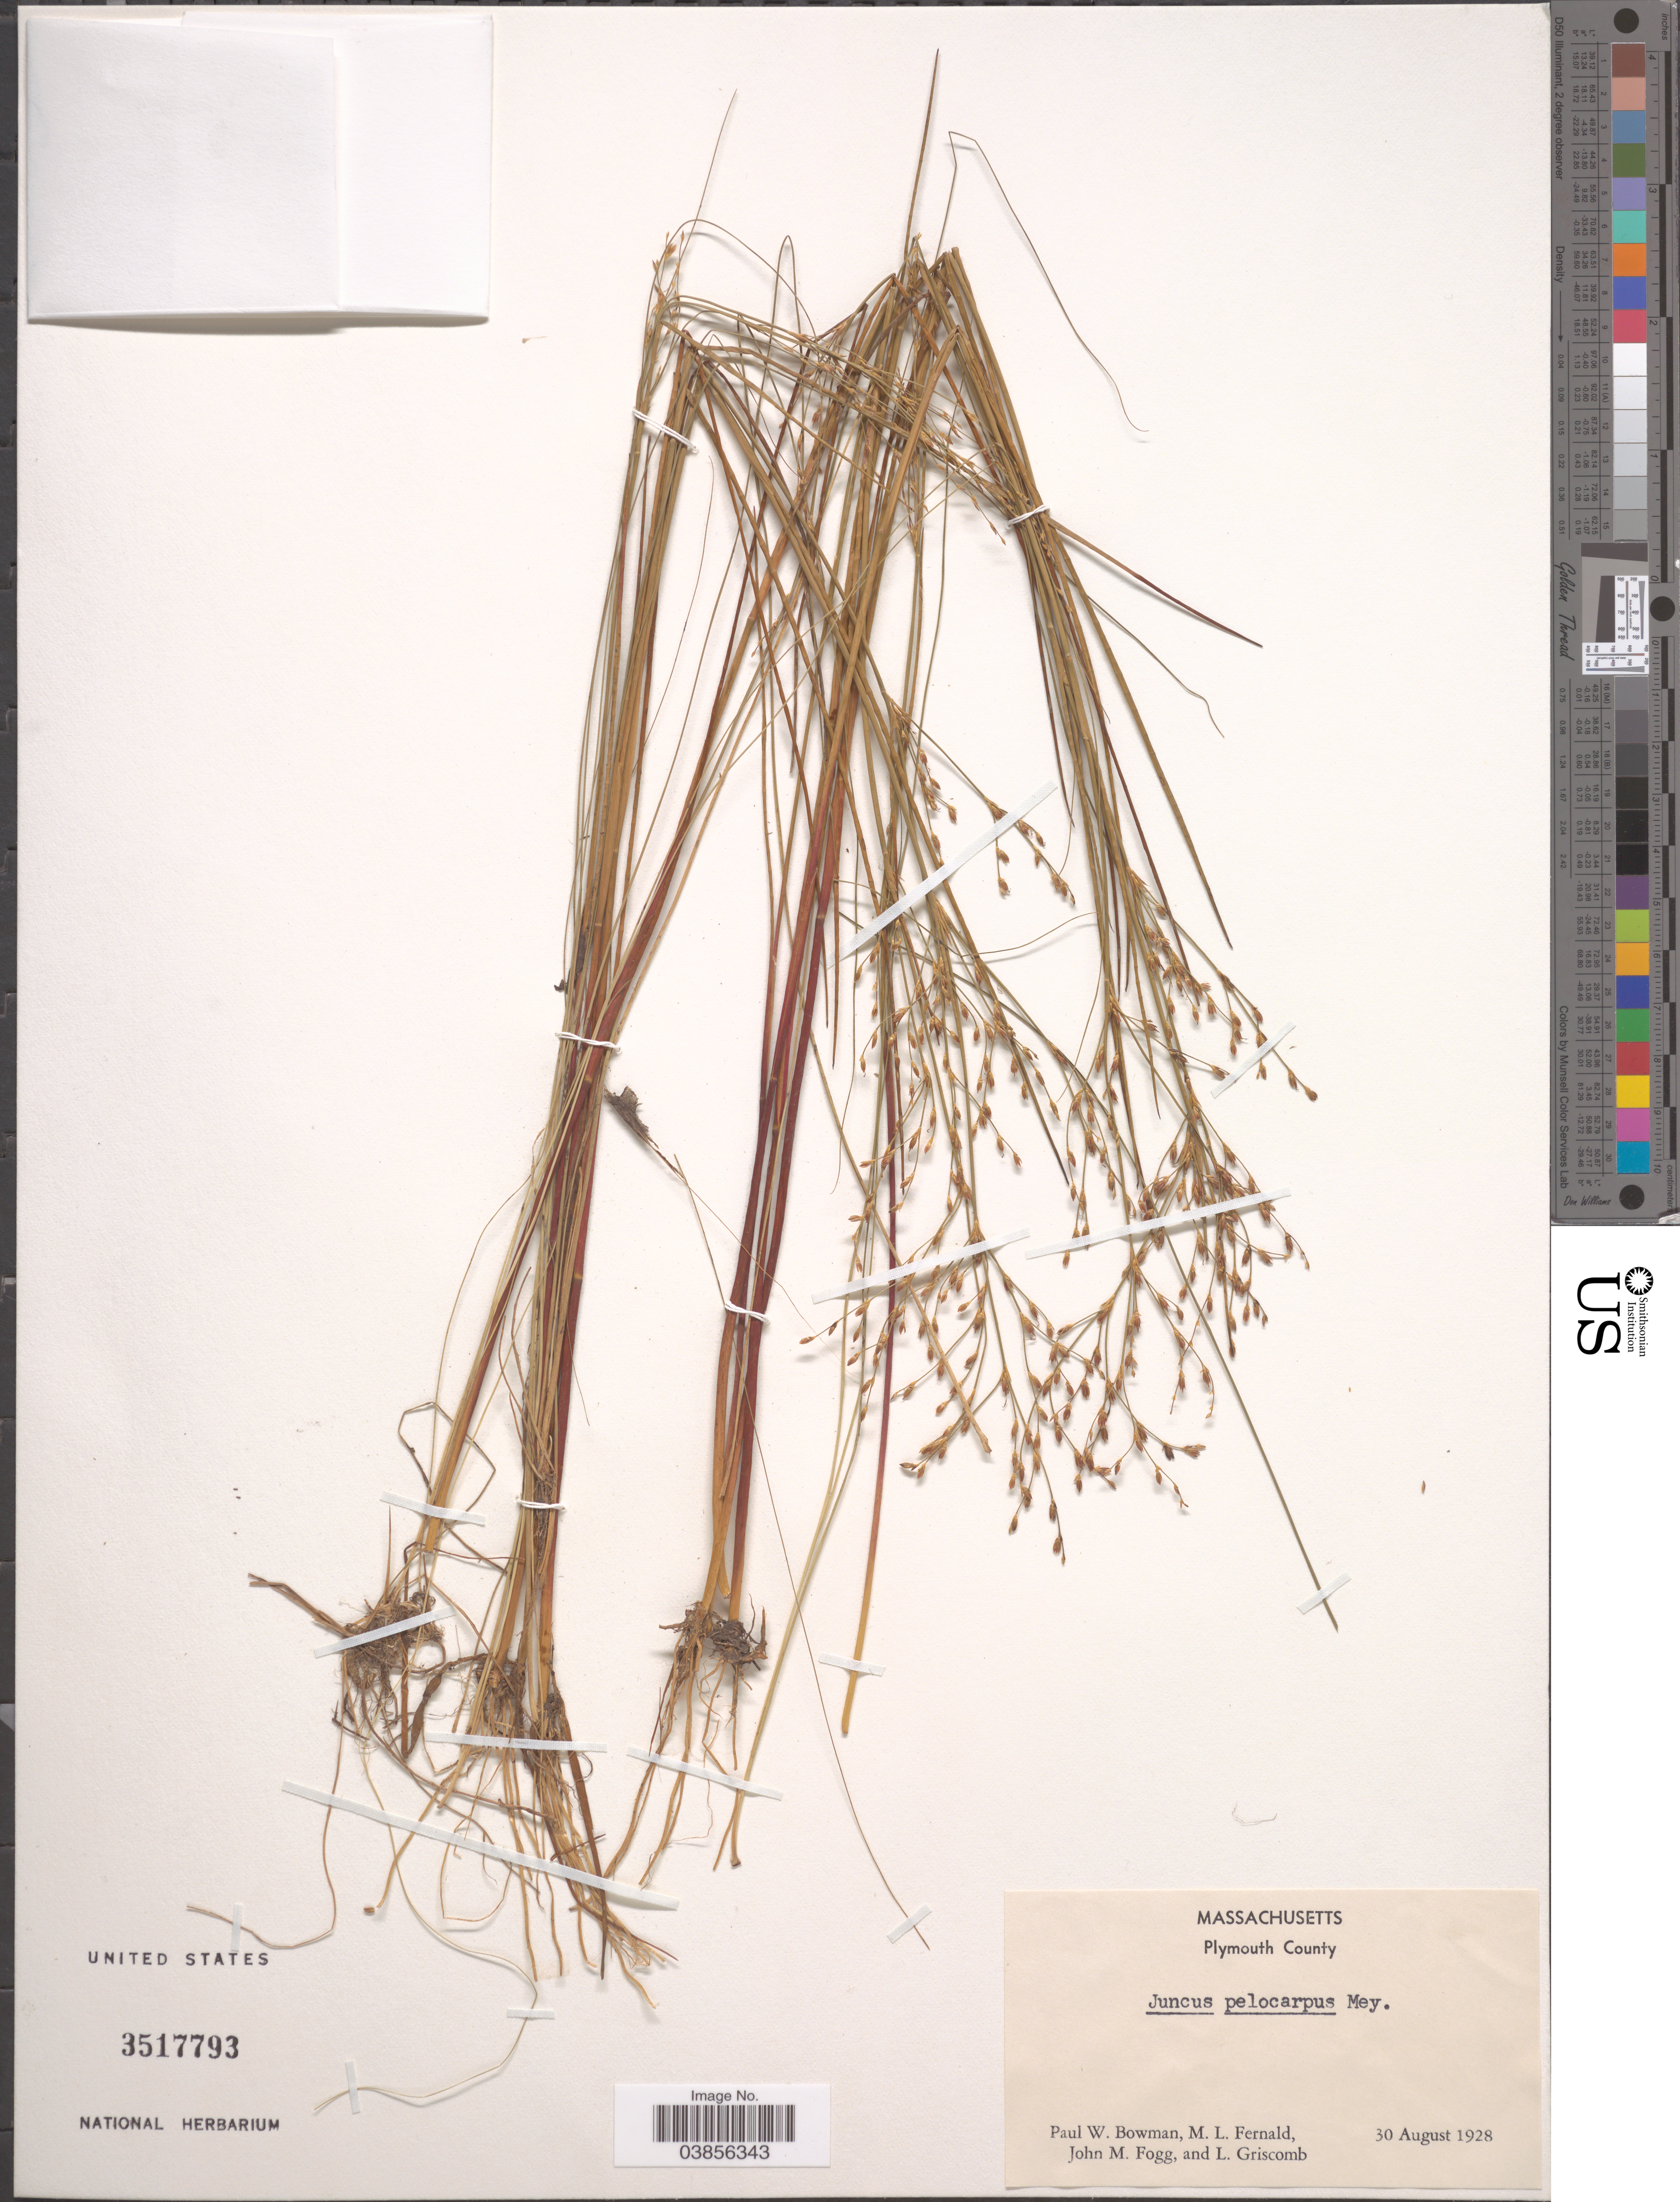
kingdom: Plantae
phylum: Tracheophyta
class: Liliopsida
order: Poales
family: Juncaceae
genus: Juncus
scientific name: Juncus pelocarpus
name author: E. Mey.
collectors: P. Bowman, M. L. Fernald, J. Fogg & L. Griscomb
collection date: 1928-08-30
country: United States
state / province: Massachusetts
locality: Plymouth County.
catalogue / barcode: US 3517793